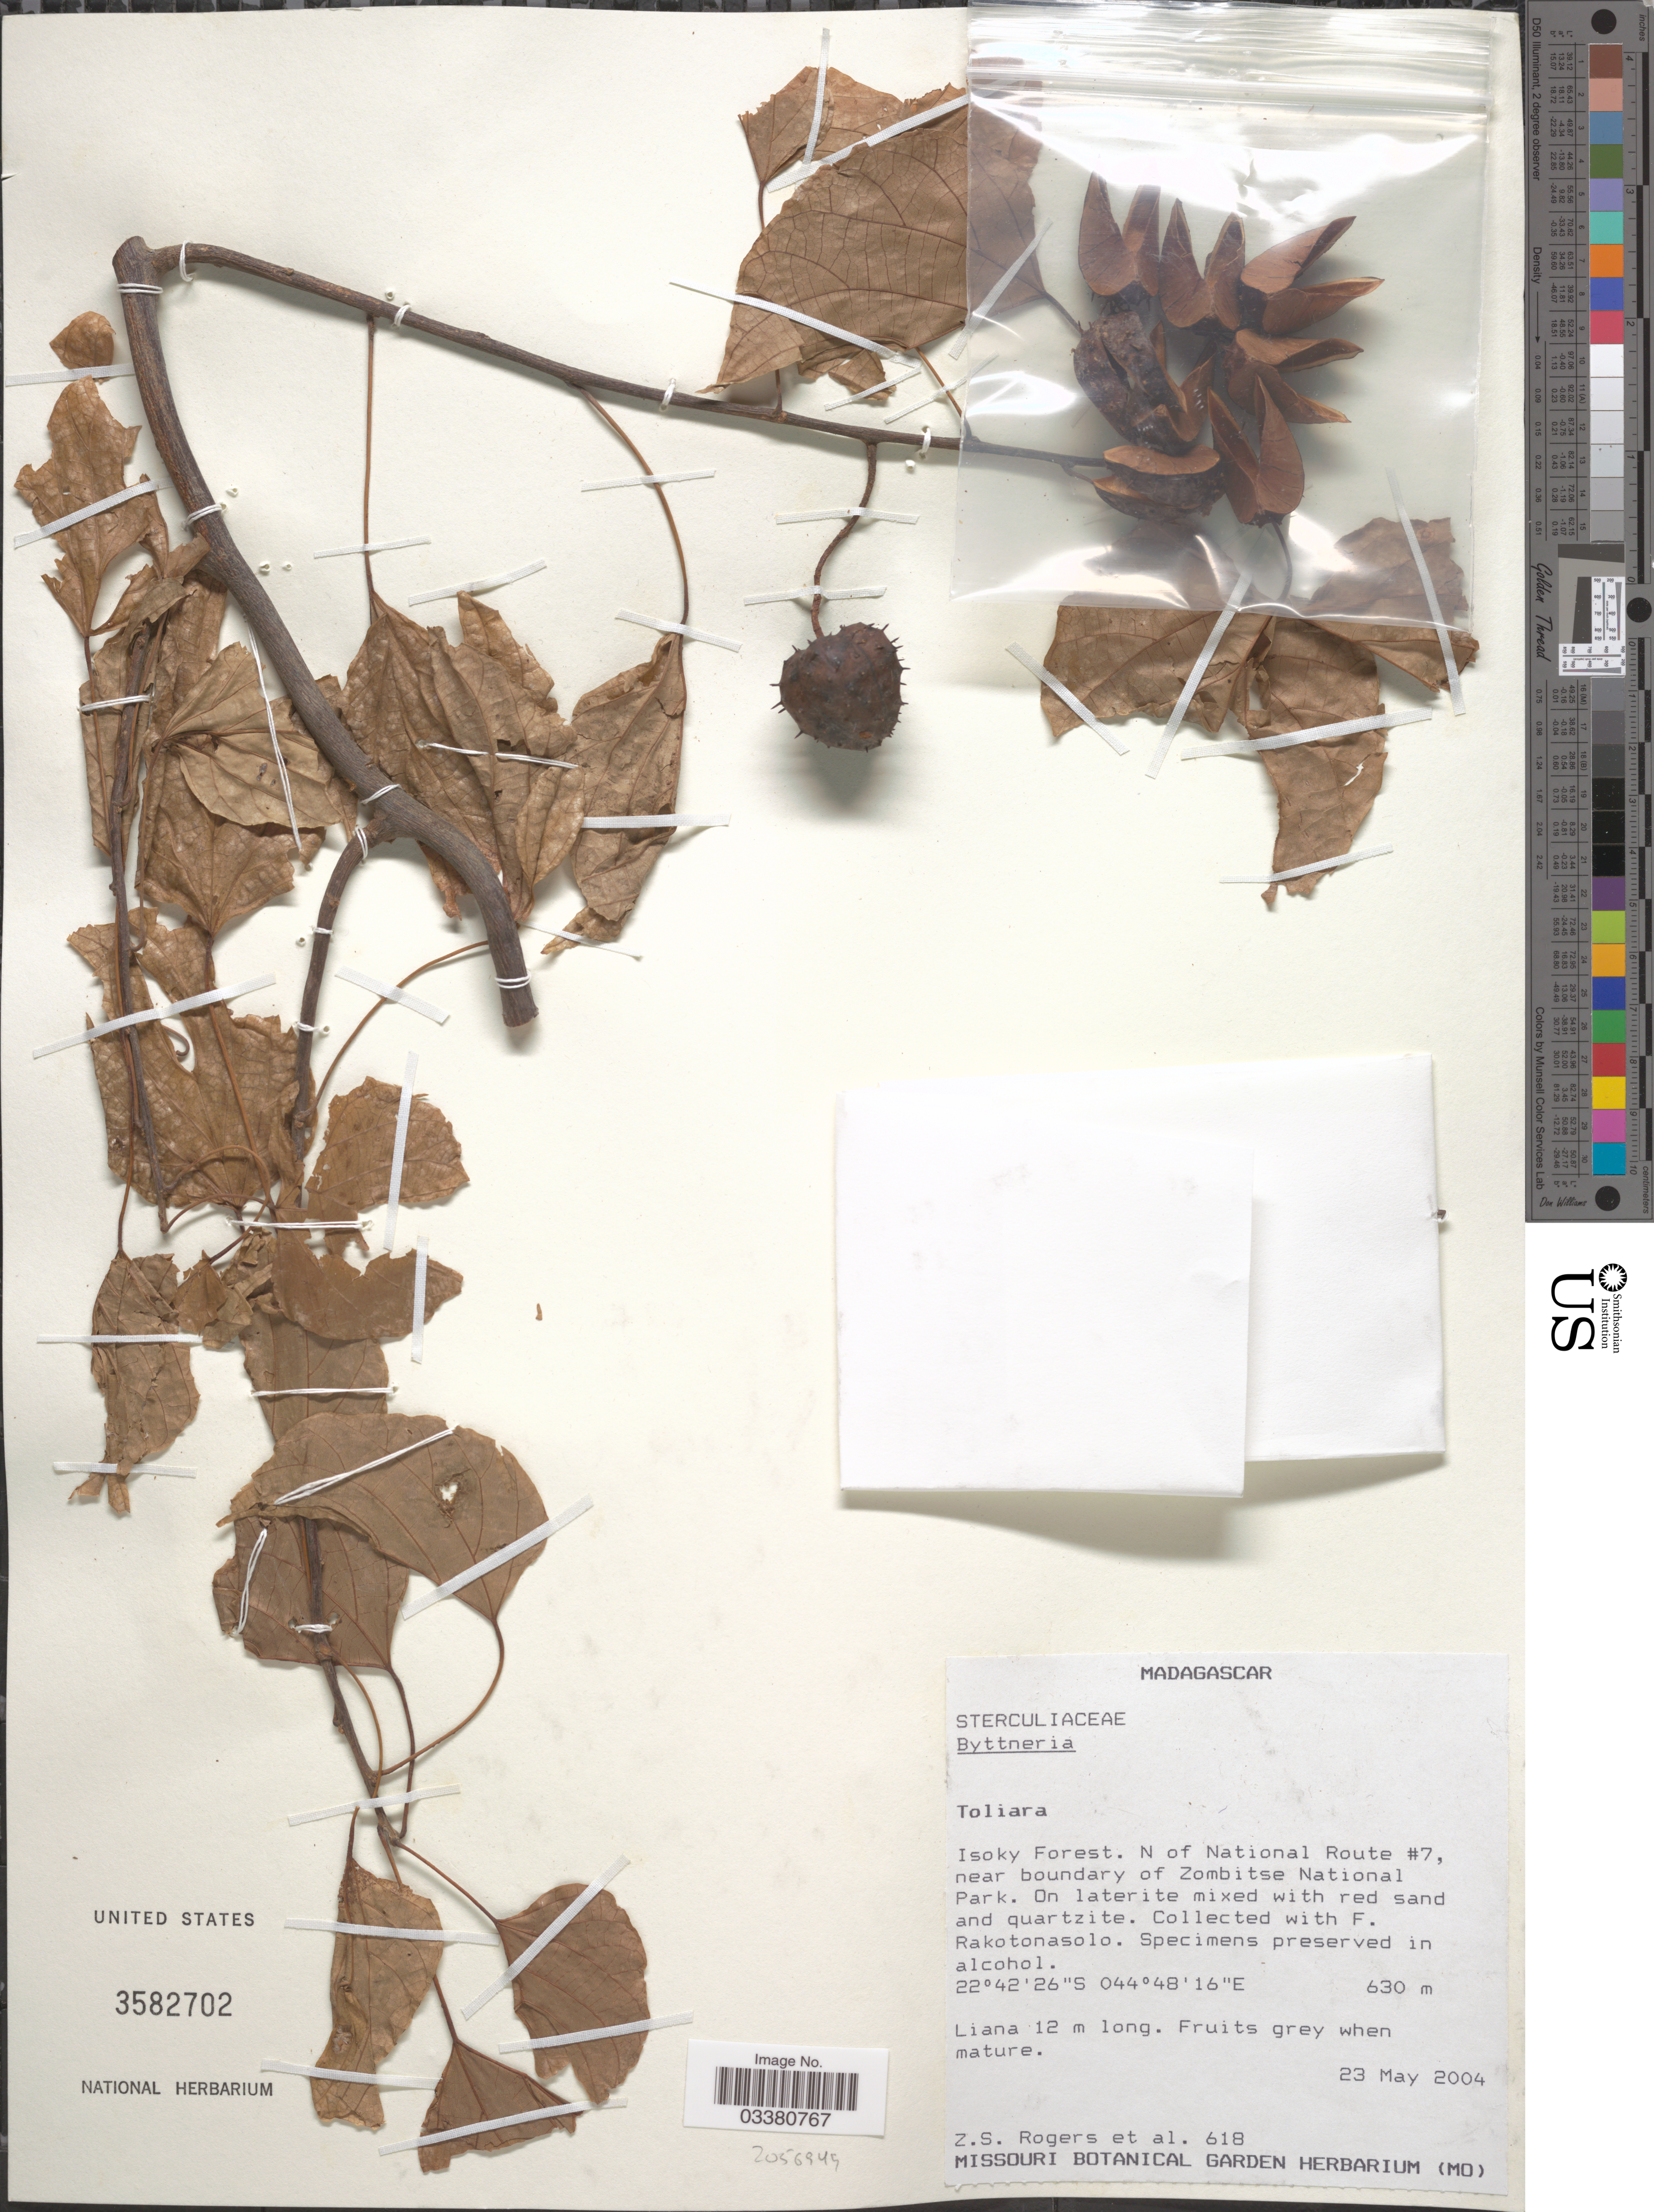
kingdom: Plantae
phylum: Tracheophyta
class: Magnoliopsida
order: Malvales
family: Malvaceae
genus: Byttneria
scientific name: Byttneria sp.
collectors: Z. S. Rogers & F. Rakotonasolo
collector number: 618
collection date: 2004-05-23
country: Madagascar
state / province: Atsimo-Andrefana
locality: Isoky Forest. N of National Route #7, near boundary of Zombitse National Park.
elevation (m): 630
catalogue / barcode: US 3582702